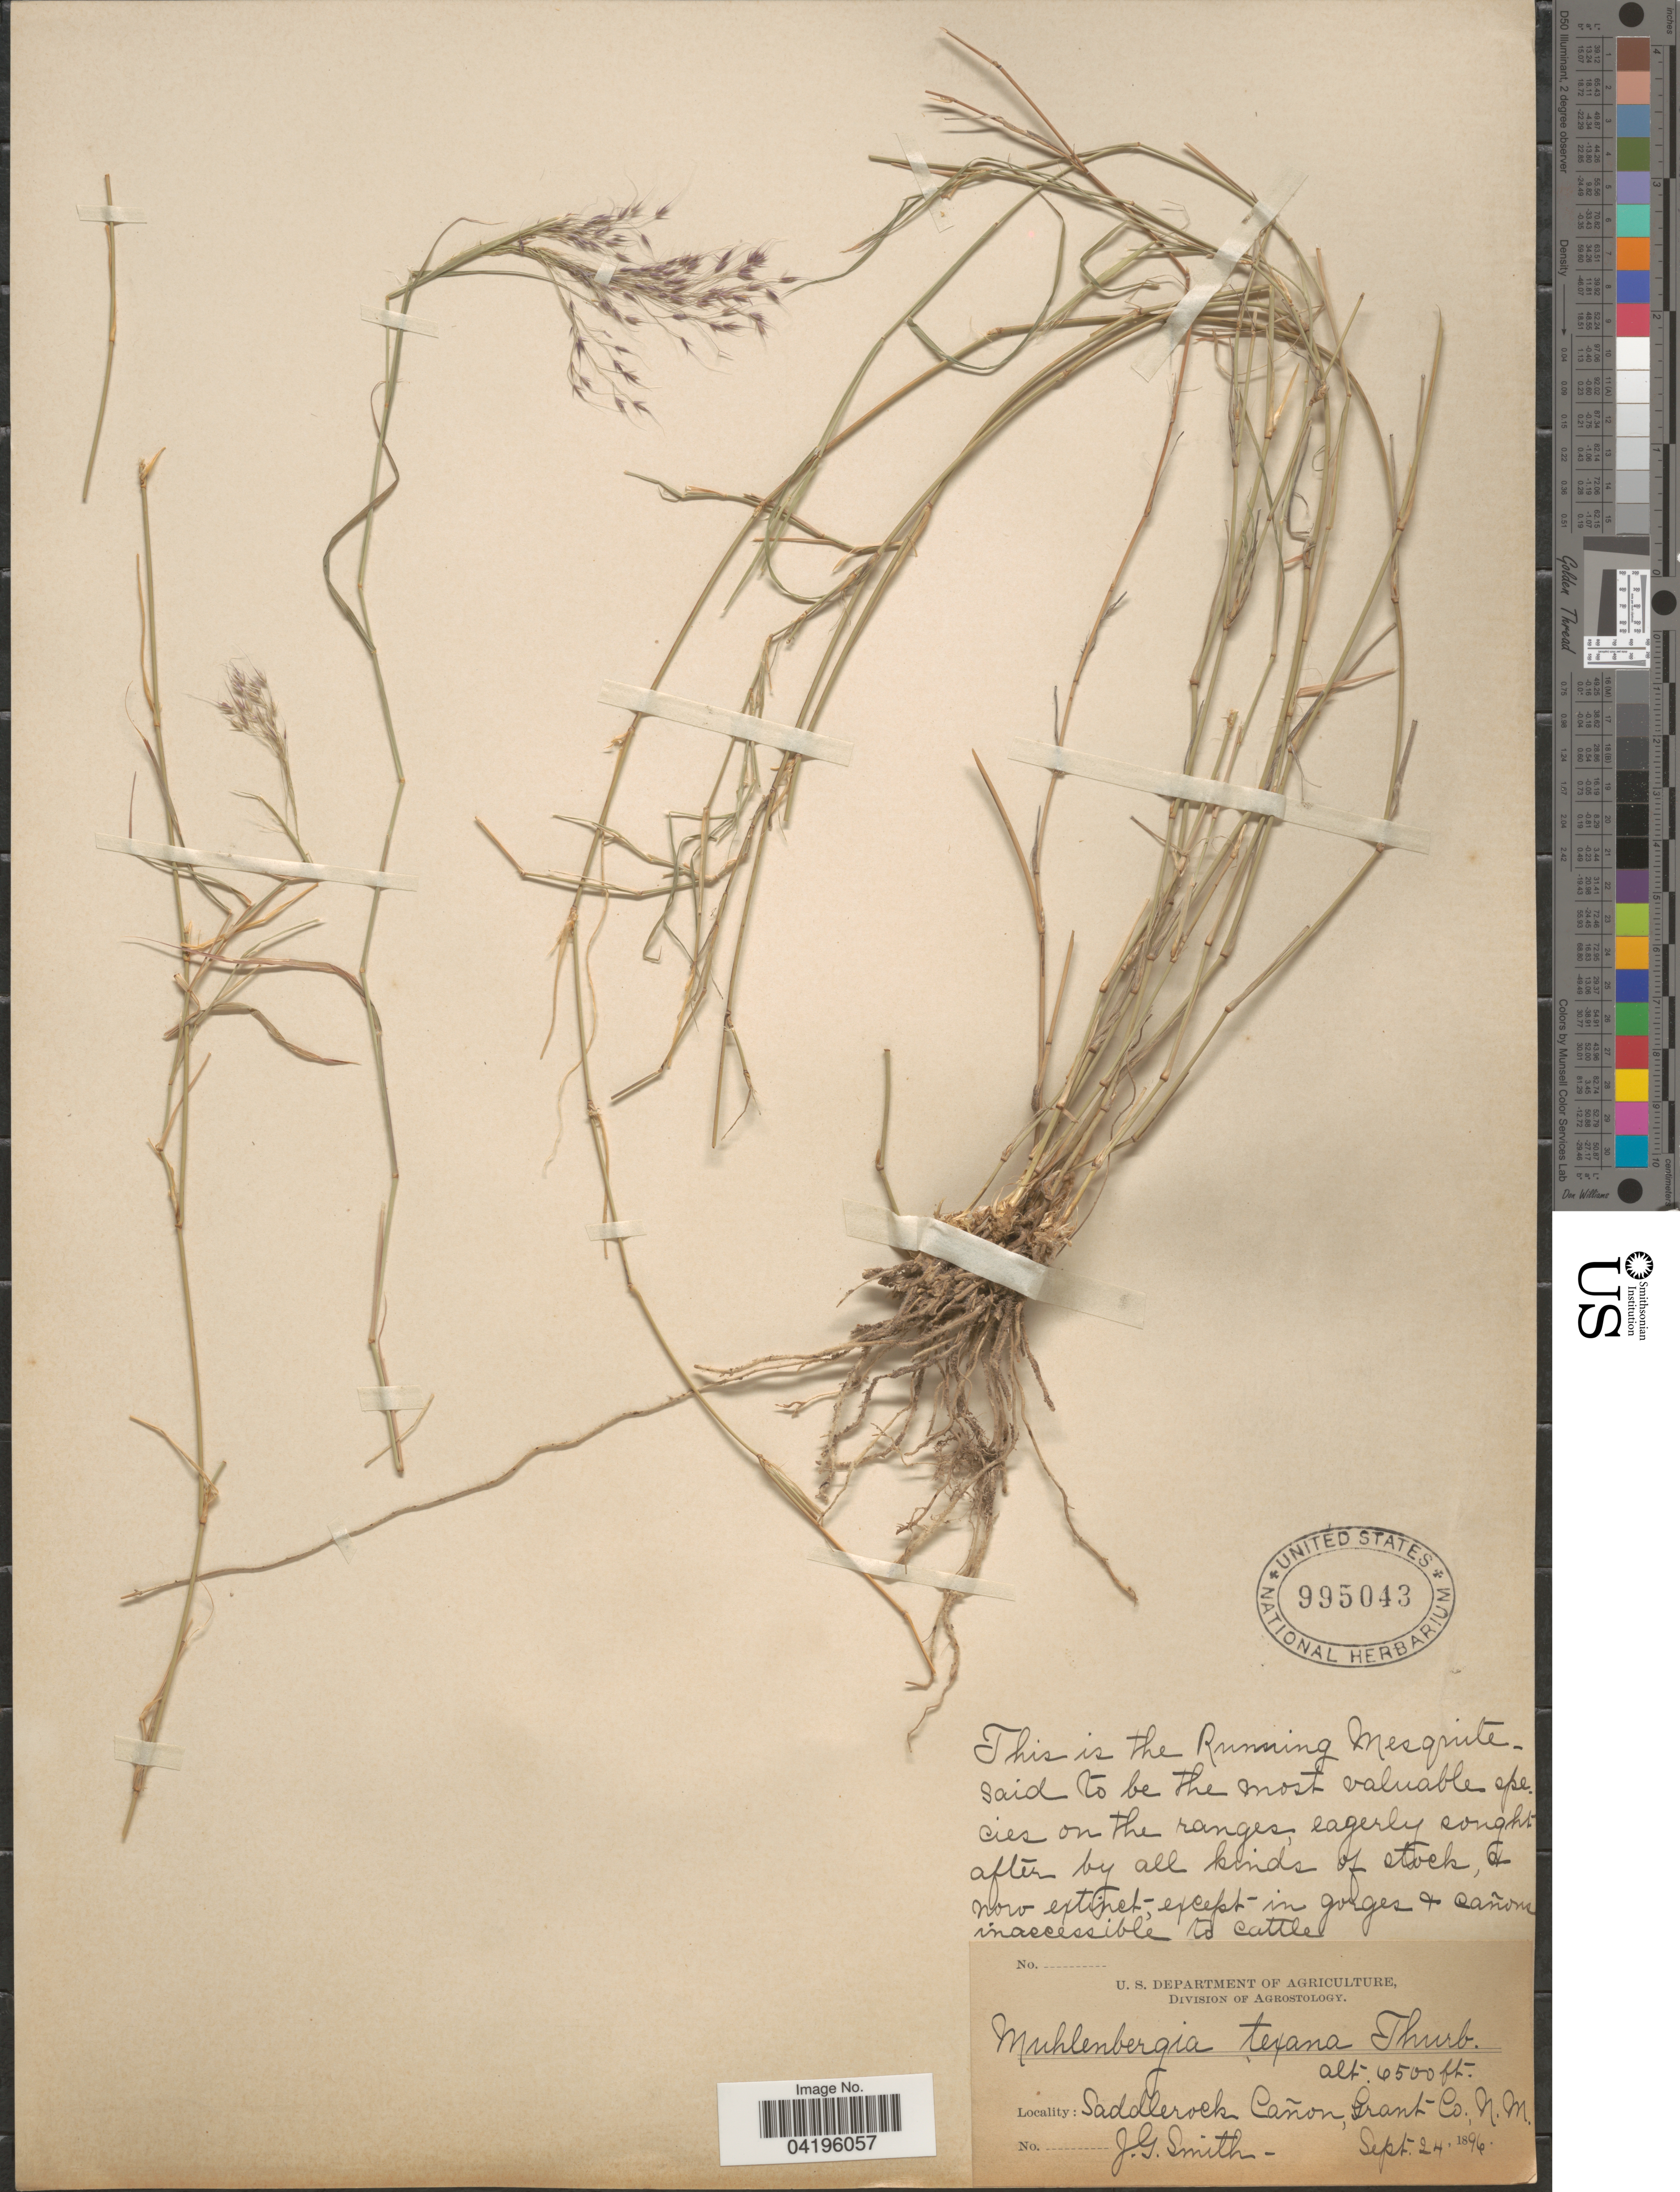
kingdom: Plantae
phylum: Tracheophyta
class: Liliopsida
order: Poales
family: Poaceae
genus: Muhlenbergia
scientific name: Muhlenbergia porteri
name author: Scribn. in W.J. Beal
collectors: J. G. Smith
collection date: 1896-09-24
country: United States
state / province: New Mexico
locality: Saddlerock Cañon, Grant Co.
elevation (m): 1981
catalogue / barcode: US 995043